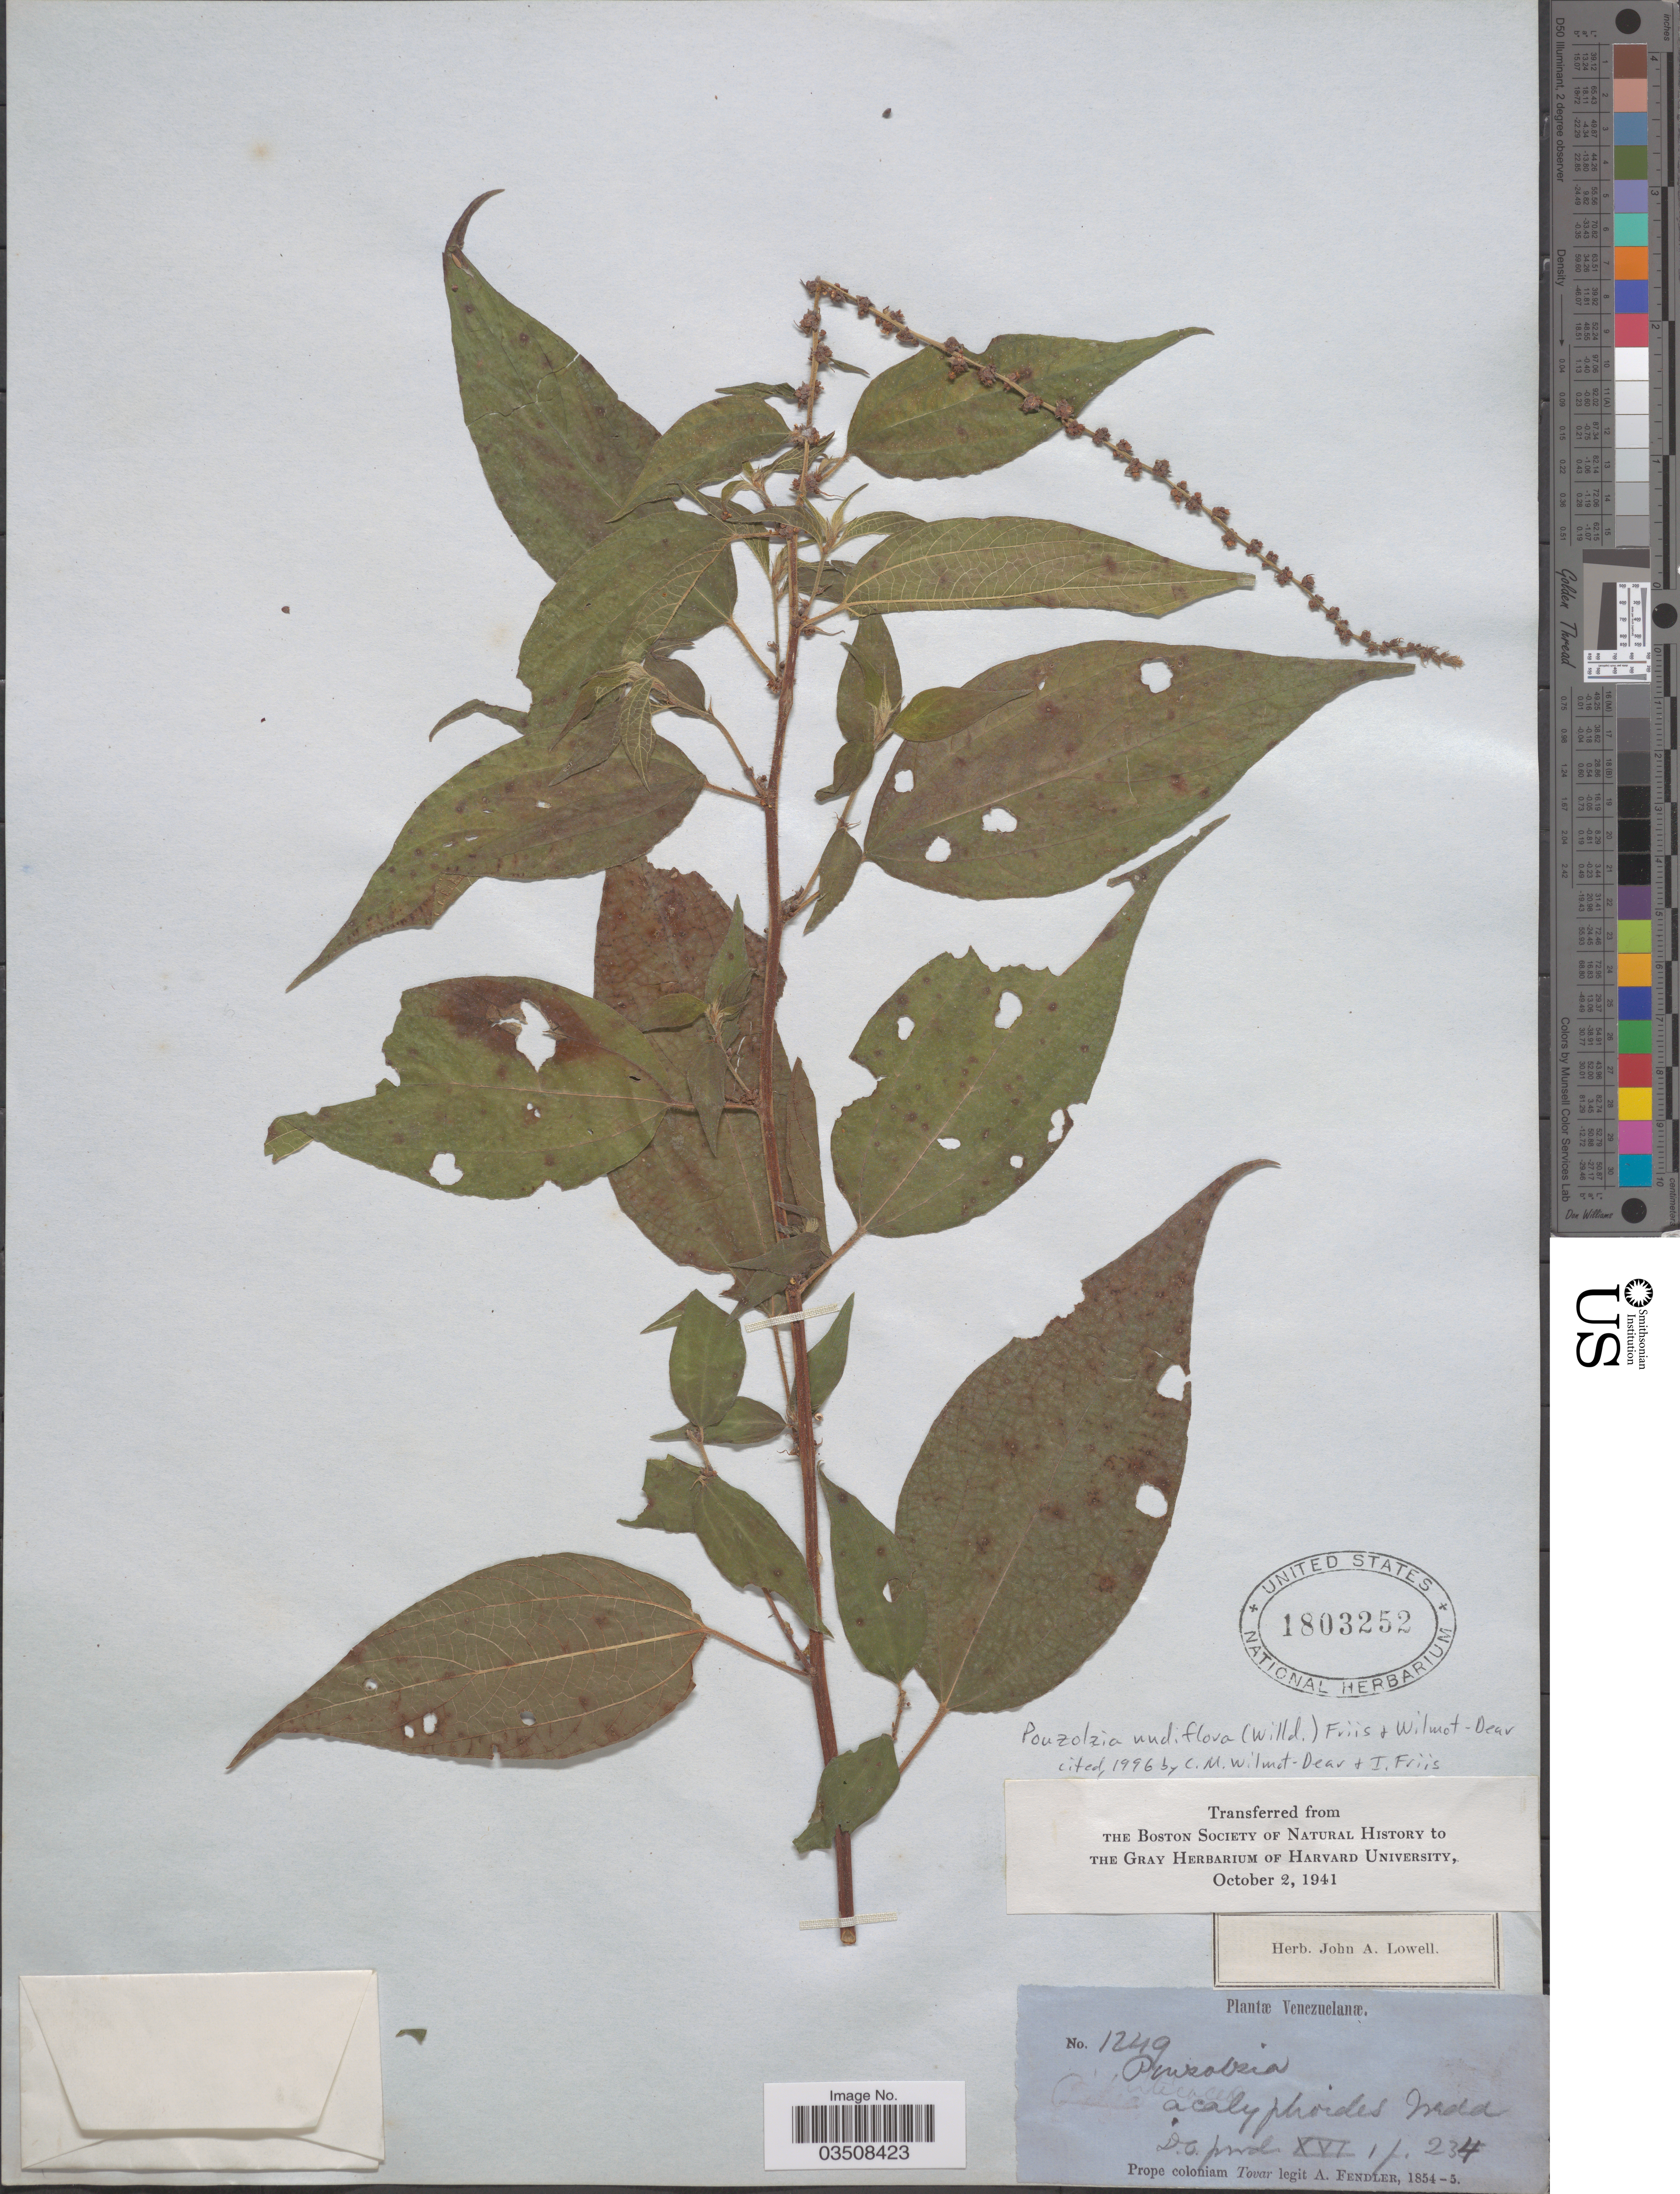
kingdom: Plantae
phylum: Tracheophyta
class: Magnoliopsida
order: Rosales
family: Urticaceae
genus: Pouzolzia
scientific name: Pouzolzia nudiflora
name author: (Willd.) Friis & Wilmot-Dear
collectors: A. Fendler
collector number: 1249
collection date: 1854/1855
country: Venezuela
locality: Prope coloniam Tovar.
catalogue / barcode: US 1803252